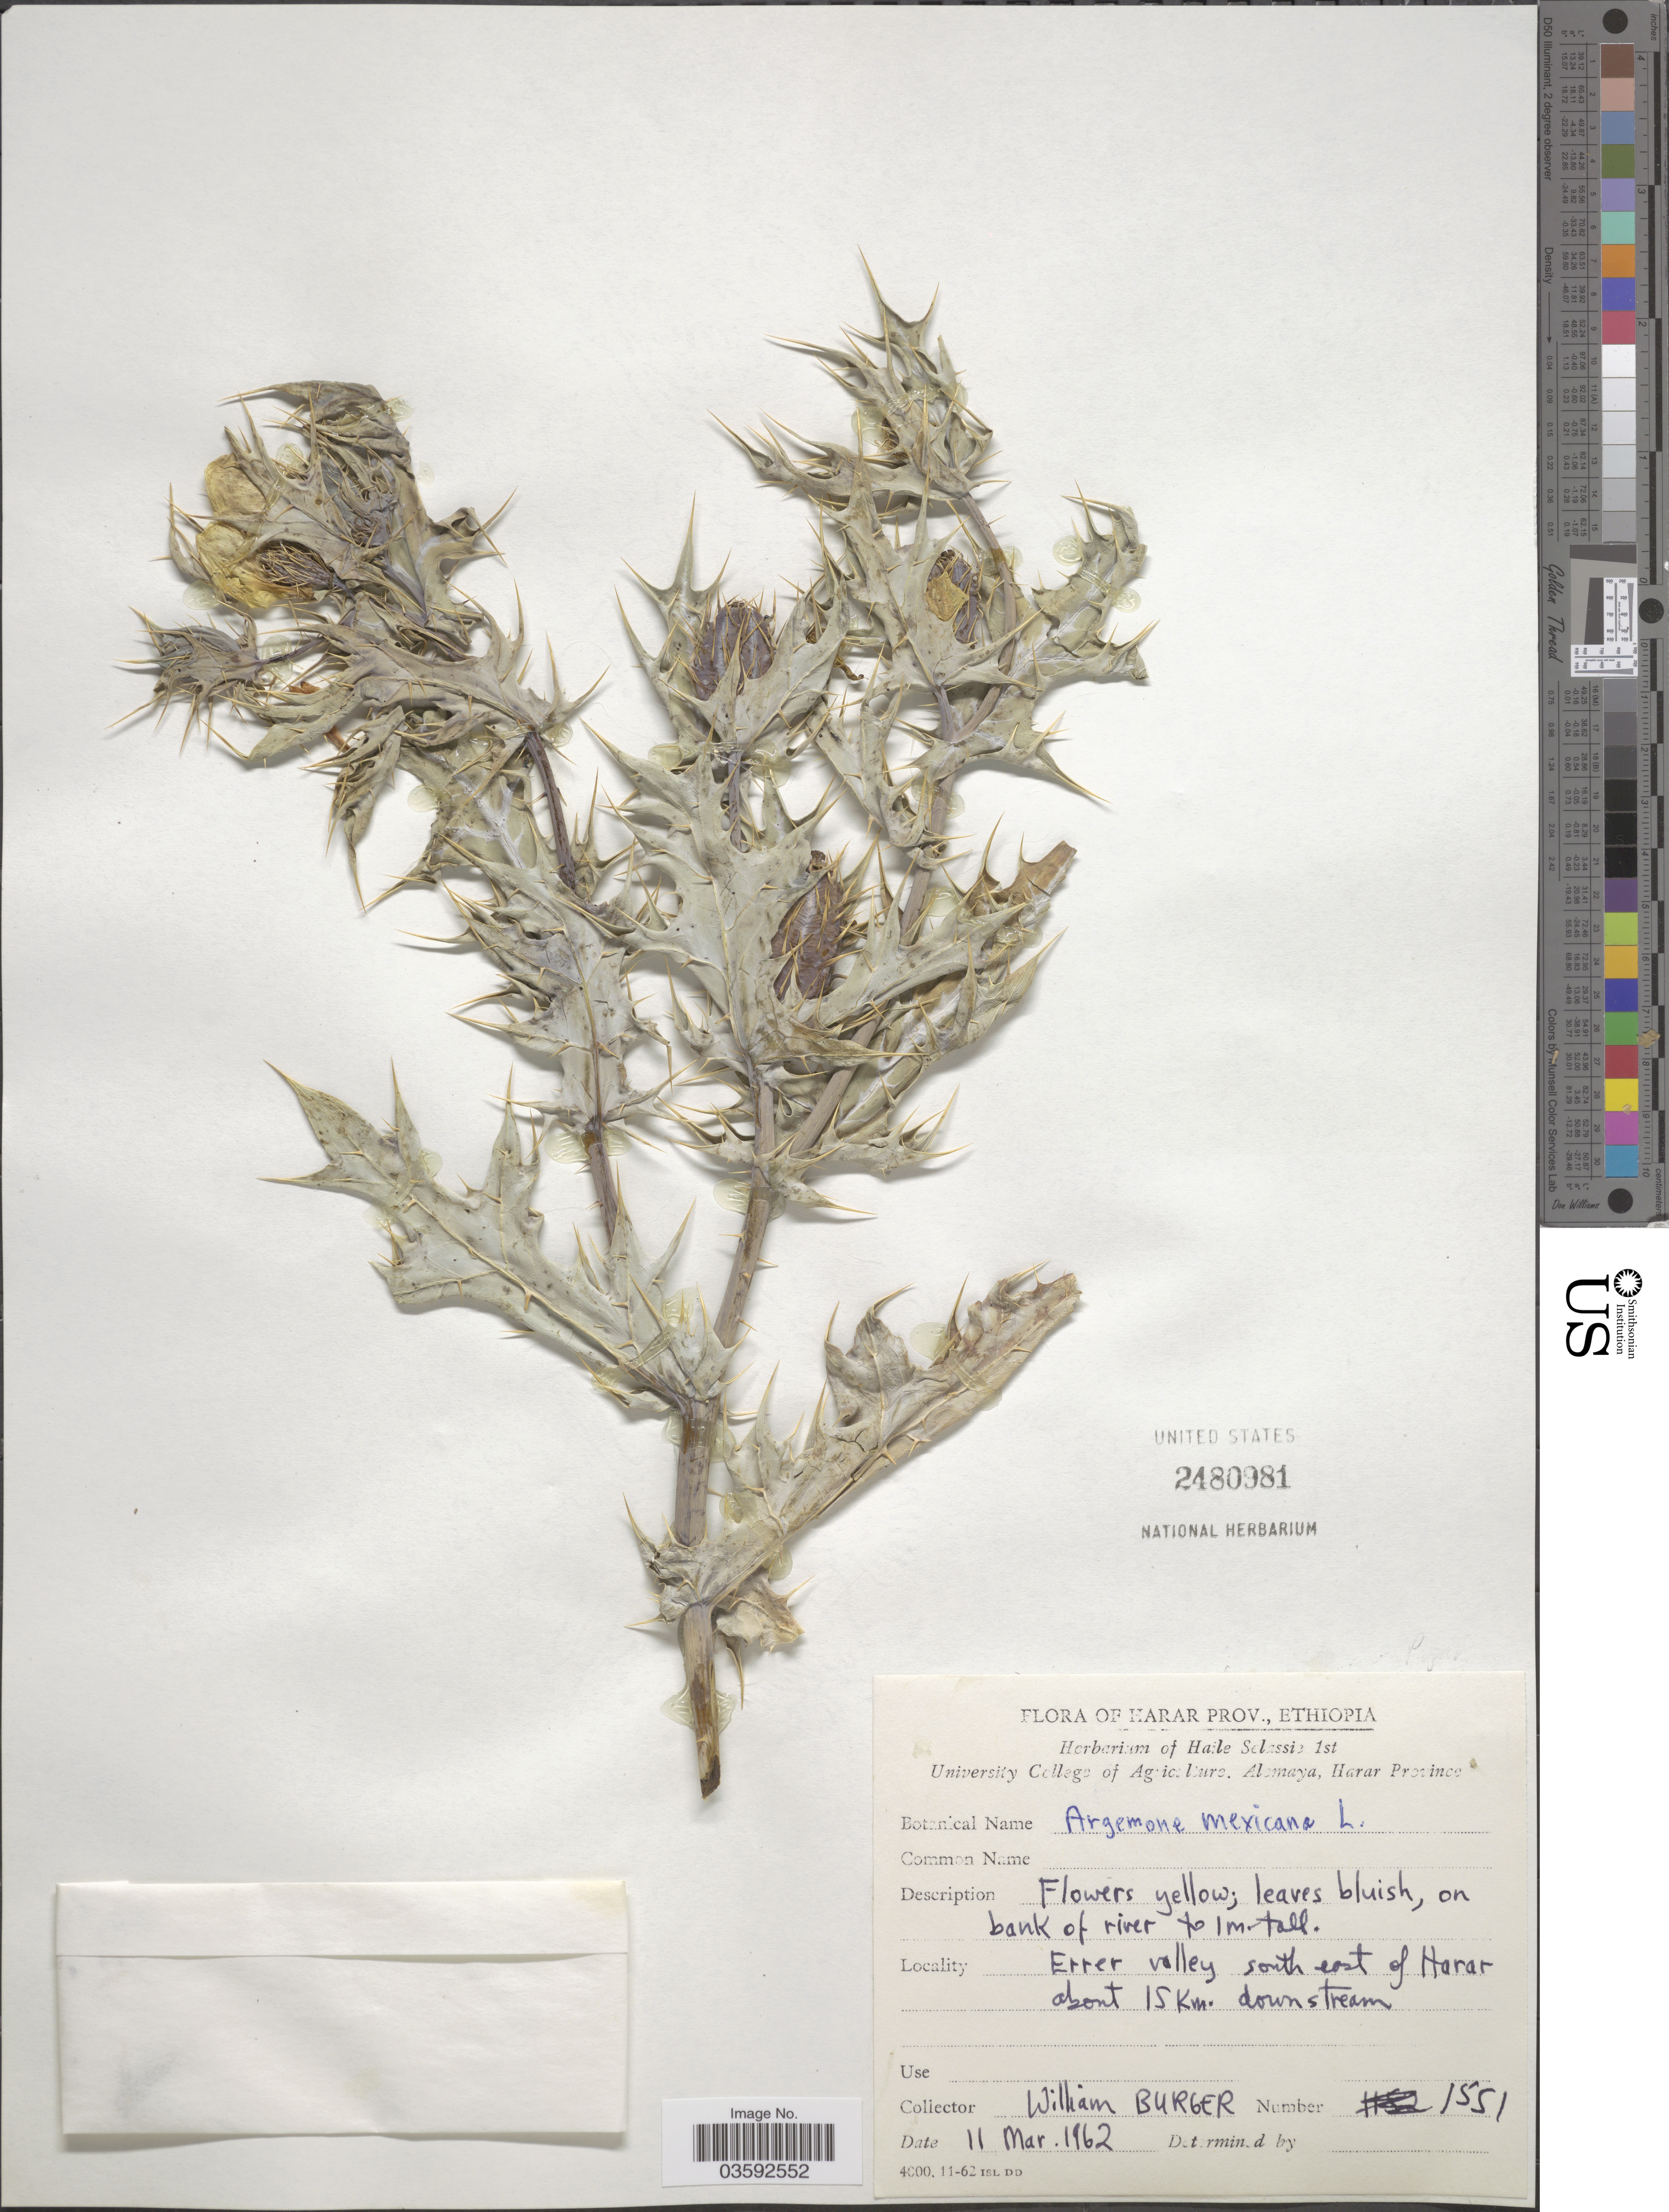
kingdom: Plantae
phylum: Tracheophyta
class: Magnoliopsida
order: Ranunculales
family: Papaveraceae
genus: Argemone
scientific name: Argemone mexicana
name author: L.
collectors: W. Burger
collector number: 1551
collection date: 1962-03-11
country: Ethiopia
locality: Harar Prov. Errer valley south east of Harar about 15 Km. downstream.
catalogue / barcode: US 2480981